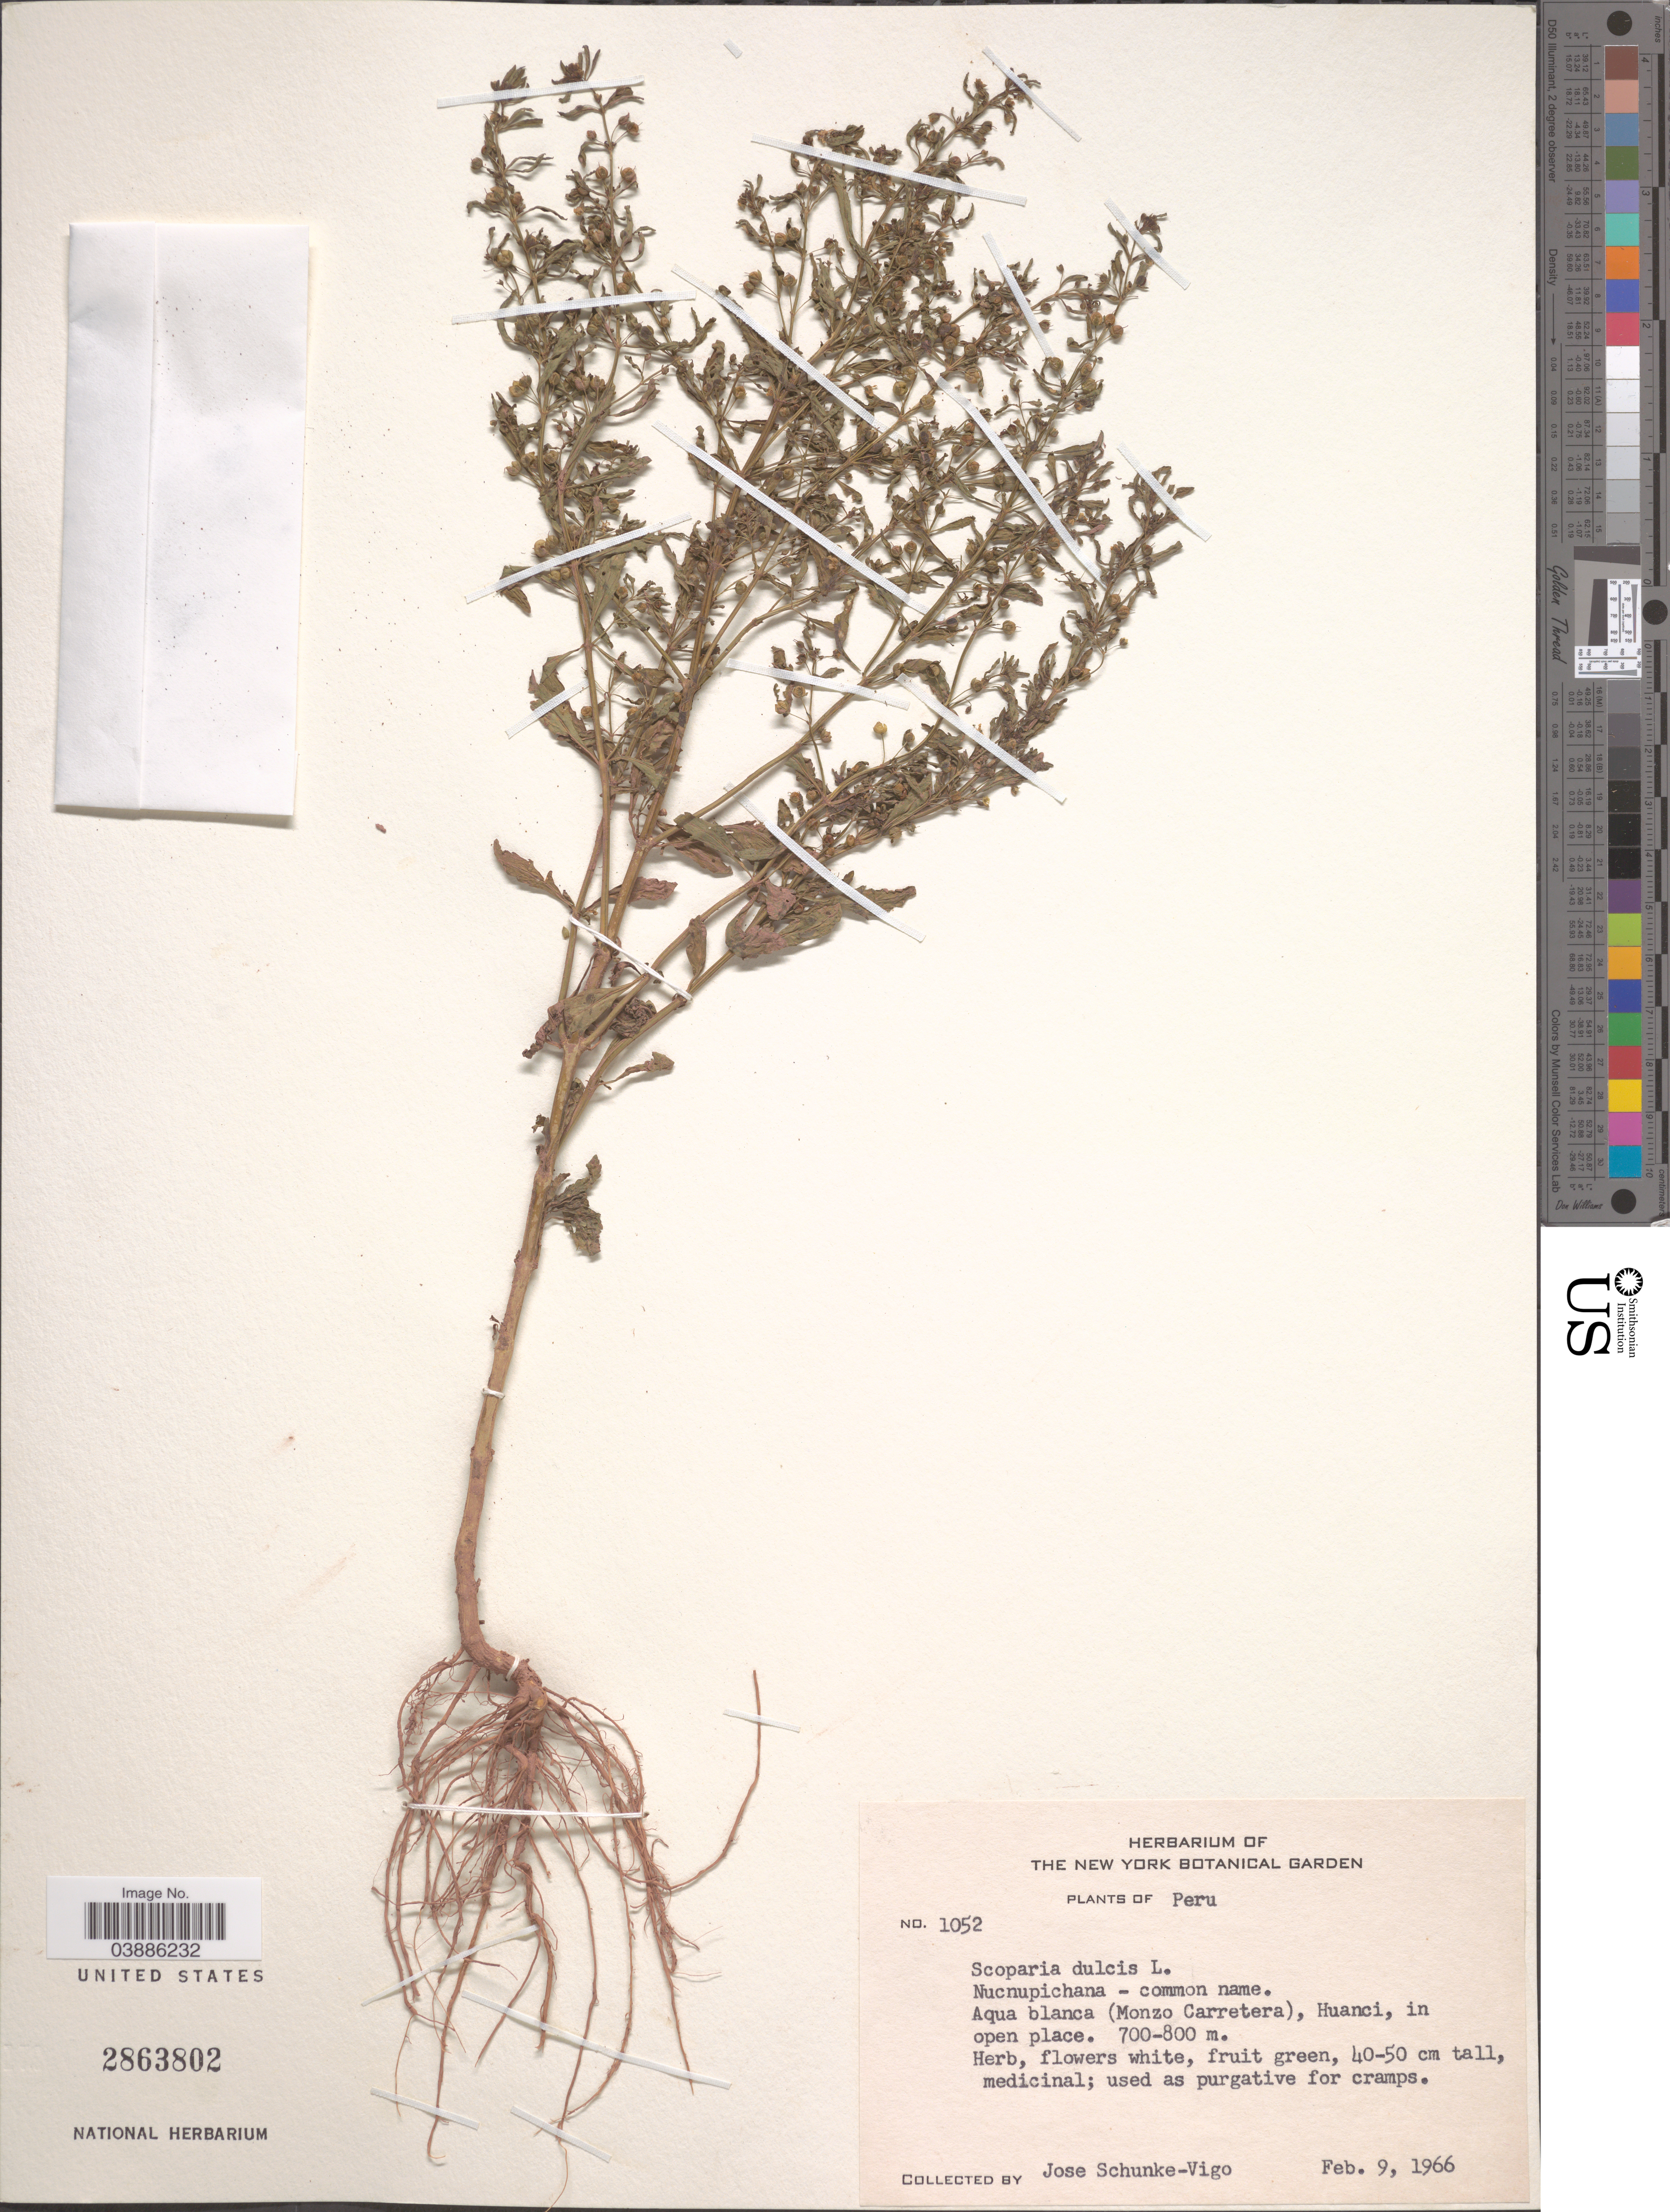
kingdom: Plantae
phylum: Tracheophyta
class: Magnoliopsida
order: Lamiales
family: Plantaginaceae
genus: Scoparia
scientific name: Scoparia dulcis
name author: L.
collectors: J. Schunke Vigo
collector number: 1052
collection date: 1966-02-09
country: Peru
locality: Aqua blanca (Monzo Carretera), Huanci.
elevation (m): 700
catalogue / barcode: US 2863802